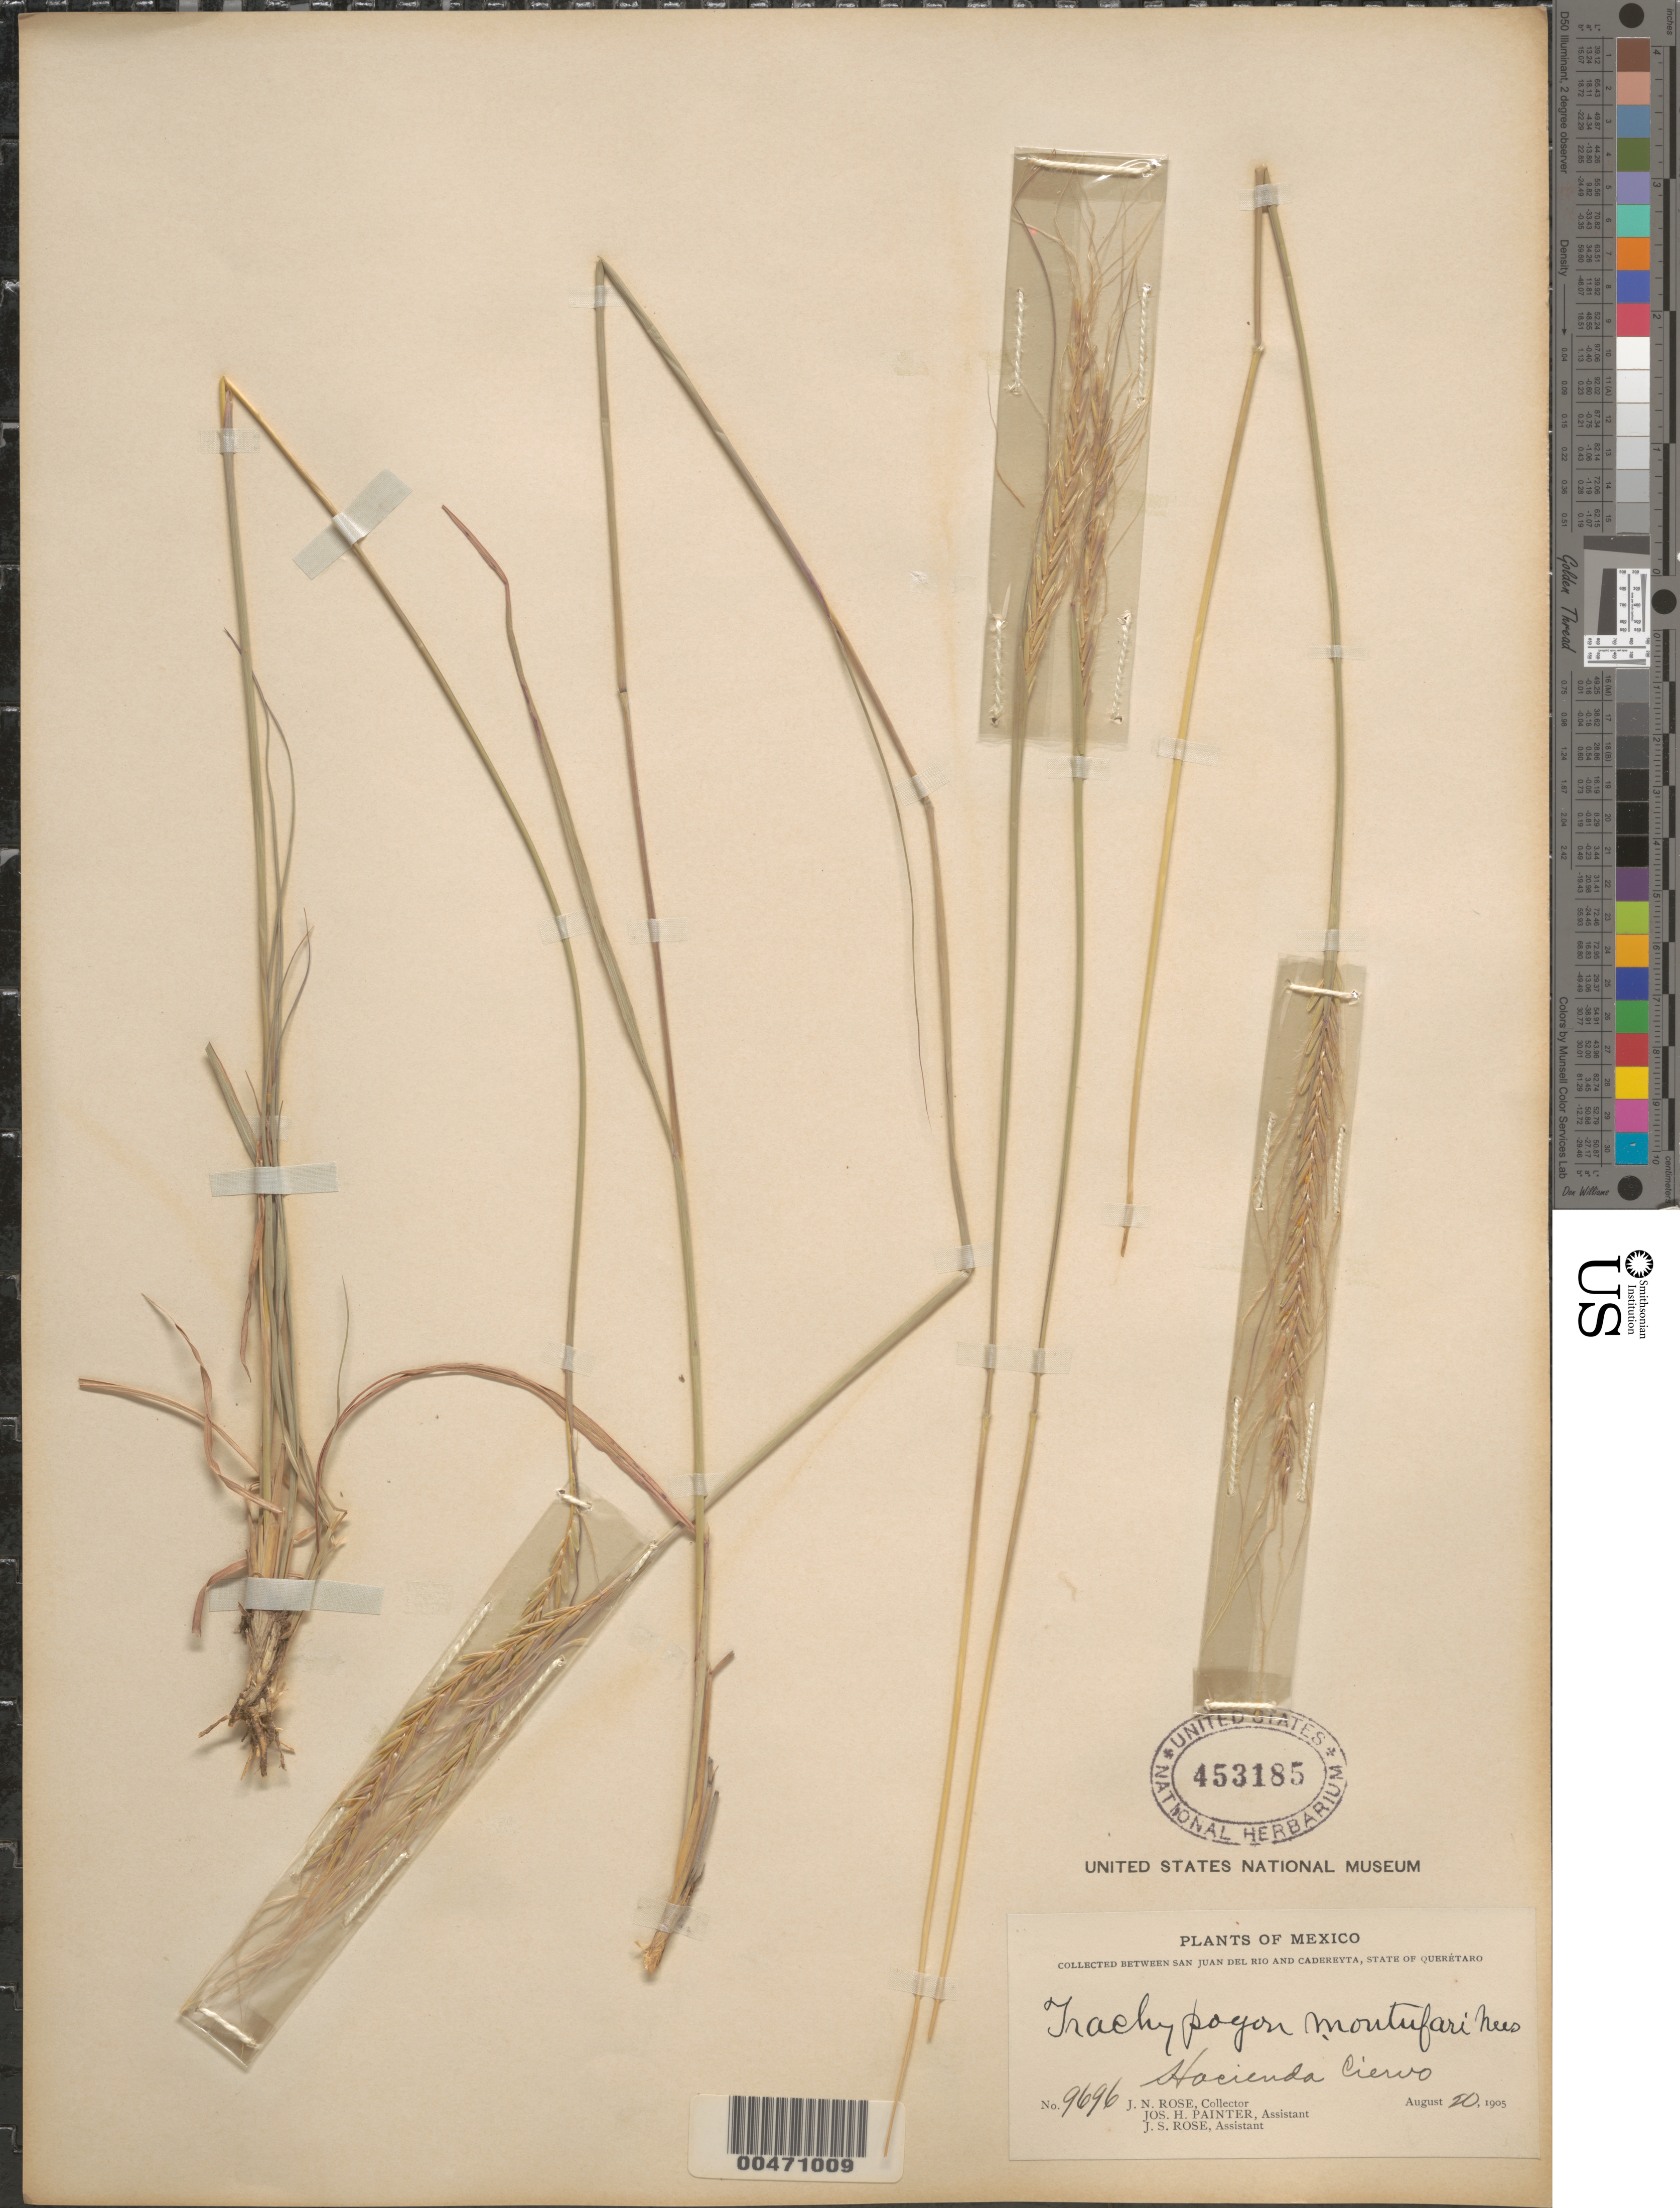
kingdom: Plantae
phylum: Tracheophyta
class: Liliopsida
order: Poales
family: Poaceae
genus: Trachypogon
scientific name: Trachypogon secundus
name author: (J. Presl) Scribn.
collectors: J. N. Rose, J. H. Painter & J. S. Rose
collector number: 9696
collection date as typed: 20 Aug 1905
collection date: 1905-08-20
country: Mexico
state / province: Querétaro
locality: Between San Juan del Rio & Cadereyta, Hacienda Ciervo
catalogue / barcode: US 453185